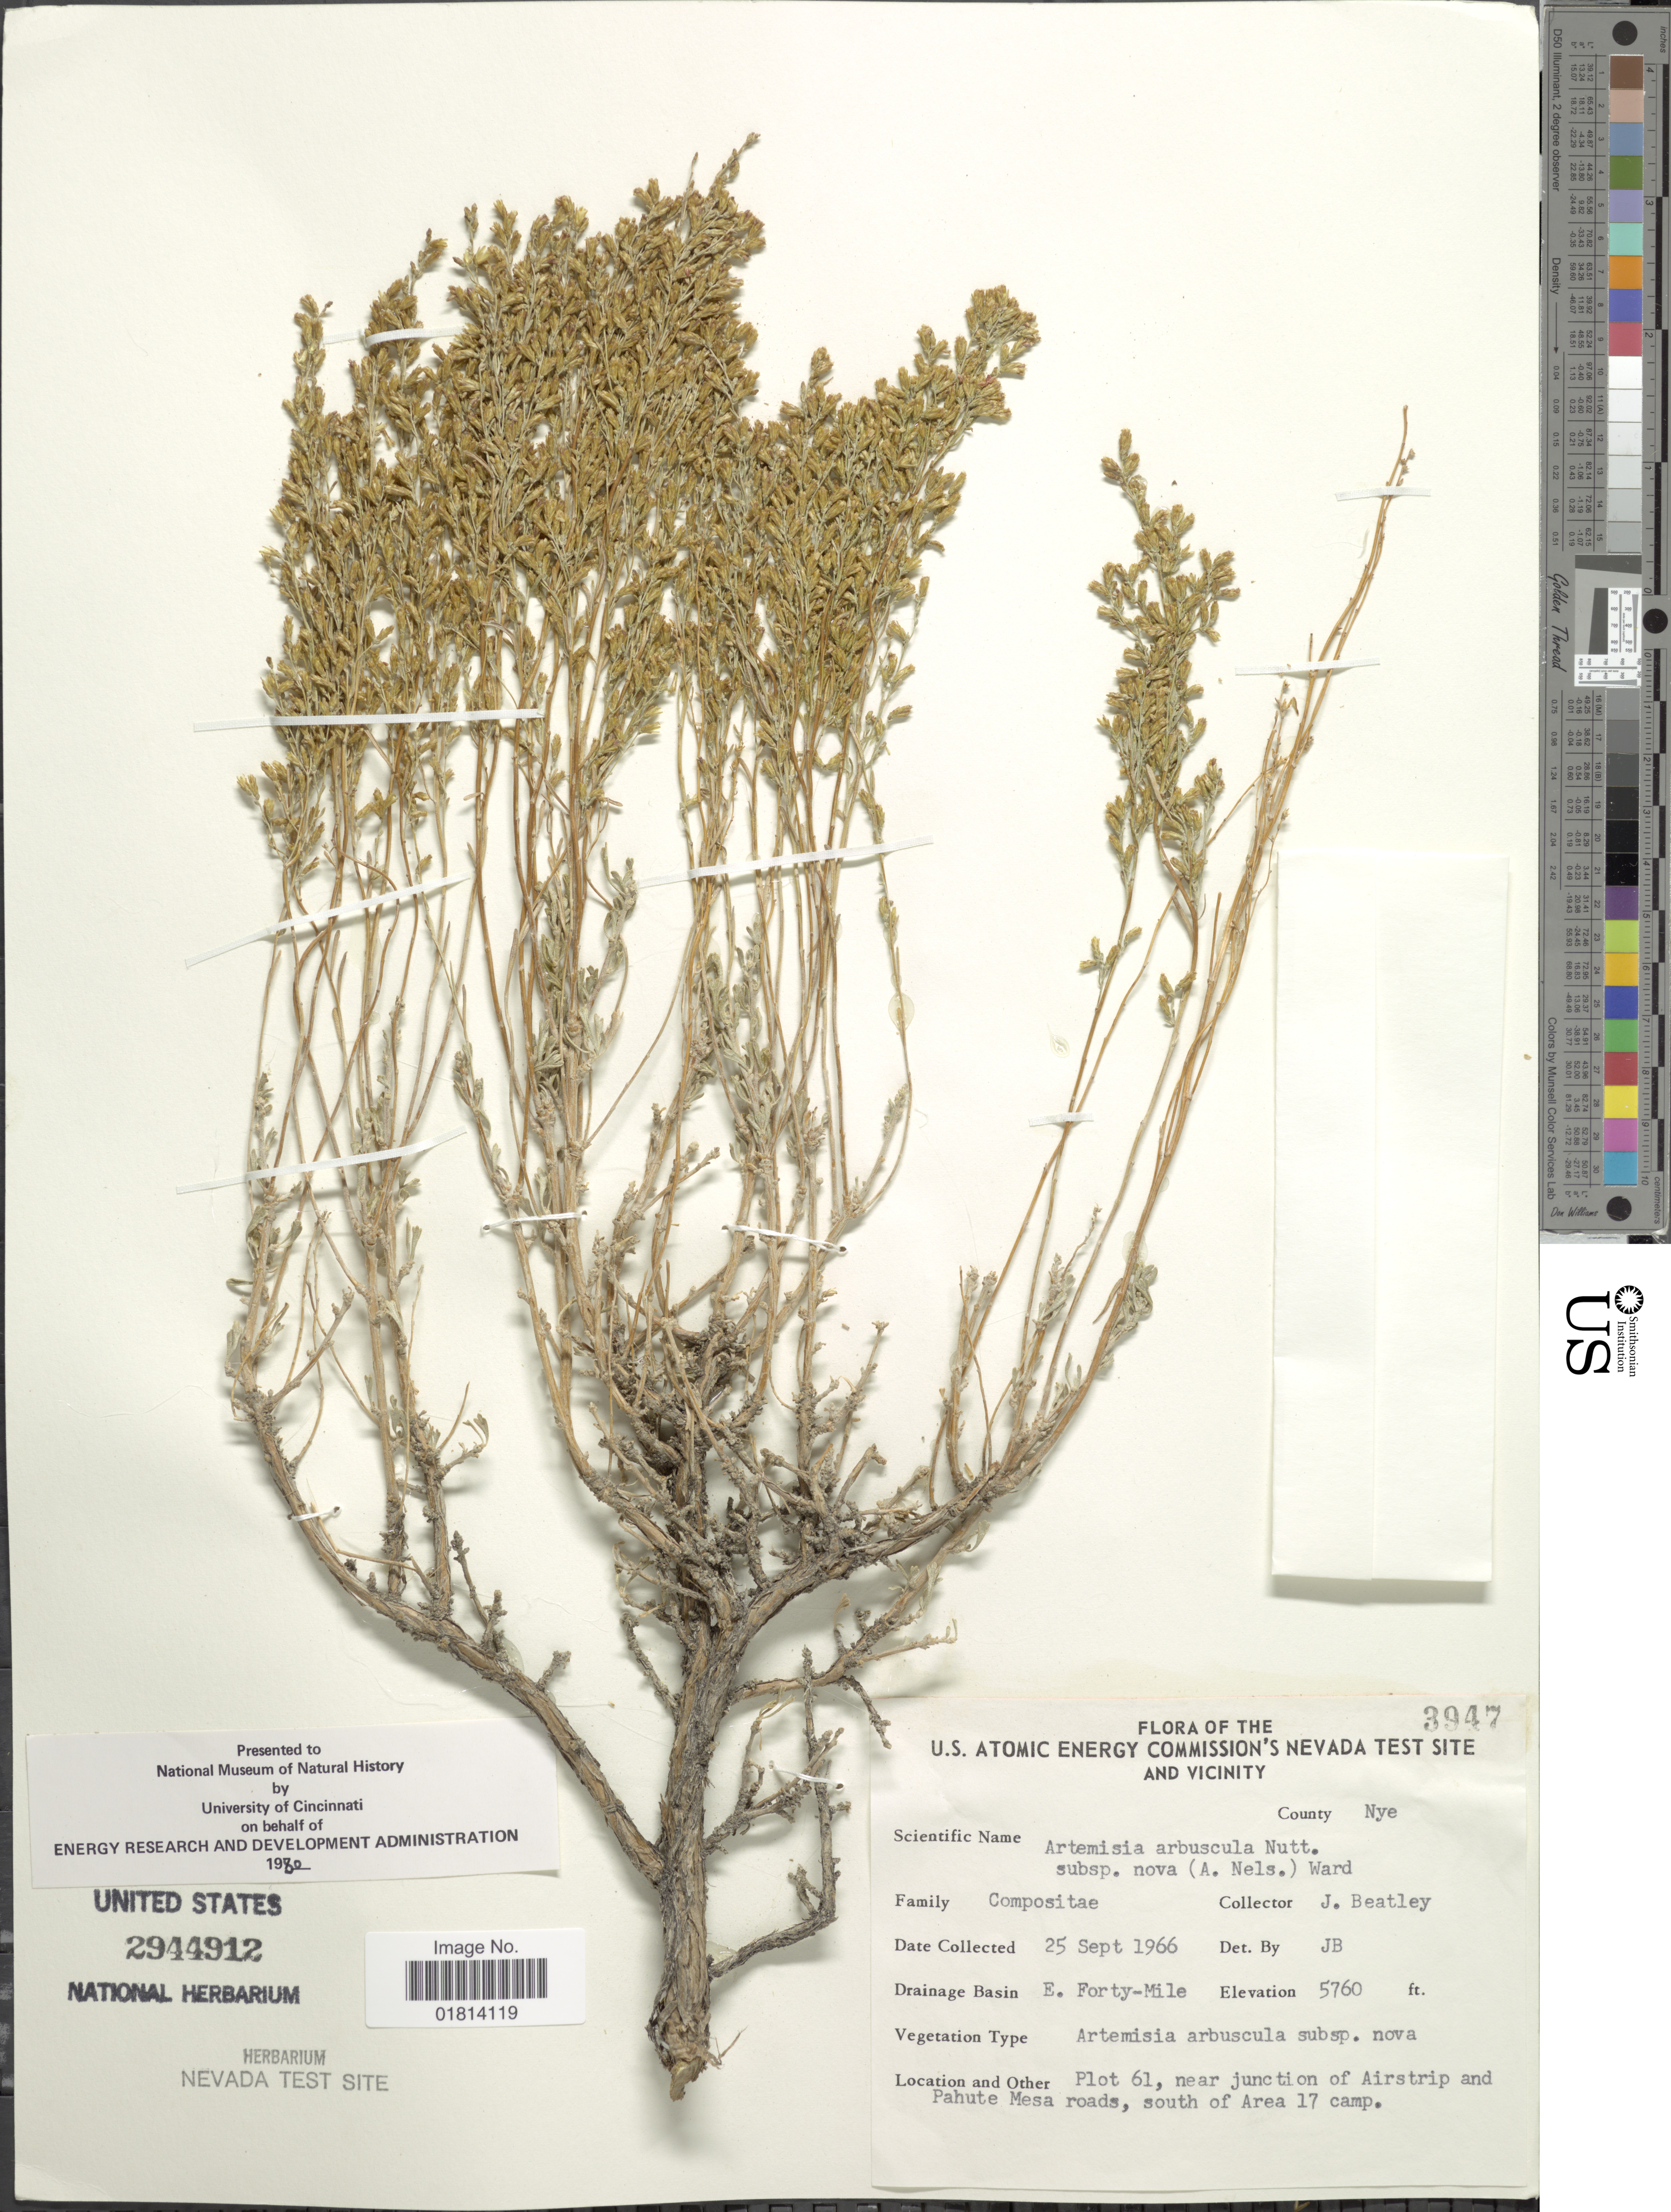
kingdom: Plantae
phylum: Tracheophyta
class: Magnoliopsida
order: Asterales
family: Asteraceae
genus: Artemisia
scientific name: Artemisia arbuscula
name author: Nutt.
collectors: J. C. Beatley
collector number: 3947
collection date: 1966-09-25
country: United States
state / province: Nevada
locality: U.S. Atomic Energy Commission's Nevada Test Site and Vicinity. County Nye. E. Forty-Mile. Plot 61, near junction of Airstrip and Pahute Mesa roads, south of Area 17 camp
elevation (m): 1756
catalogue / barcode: US 2944912